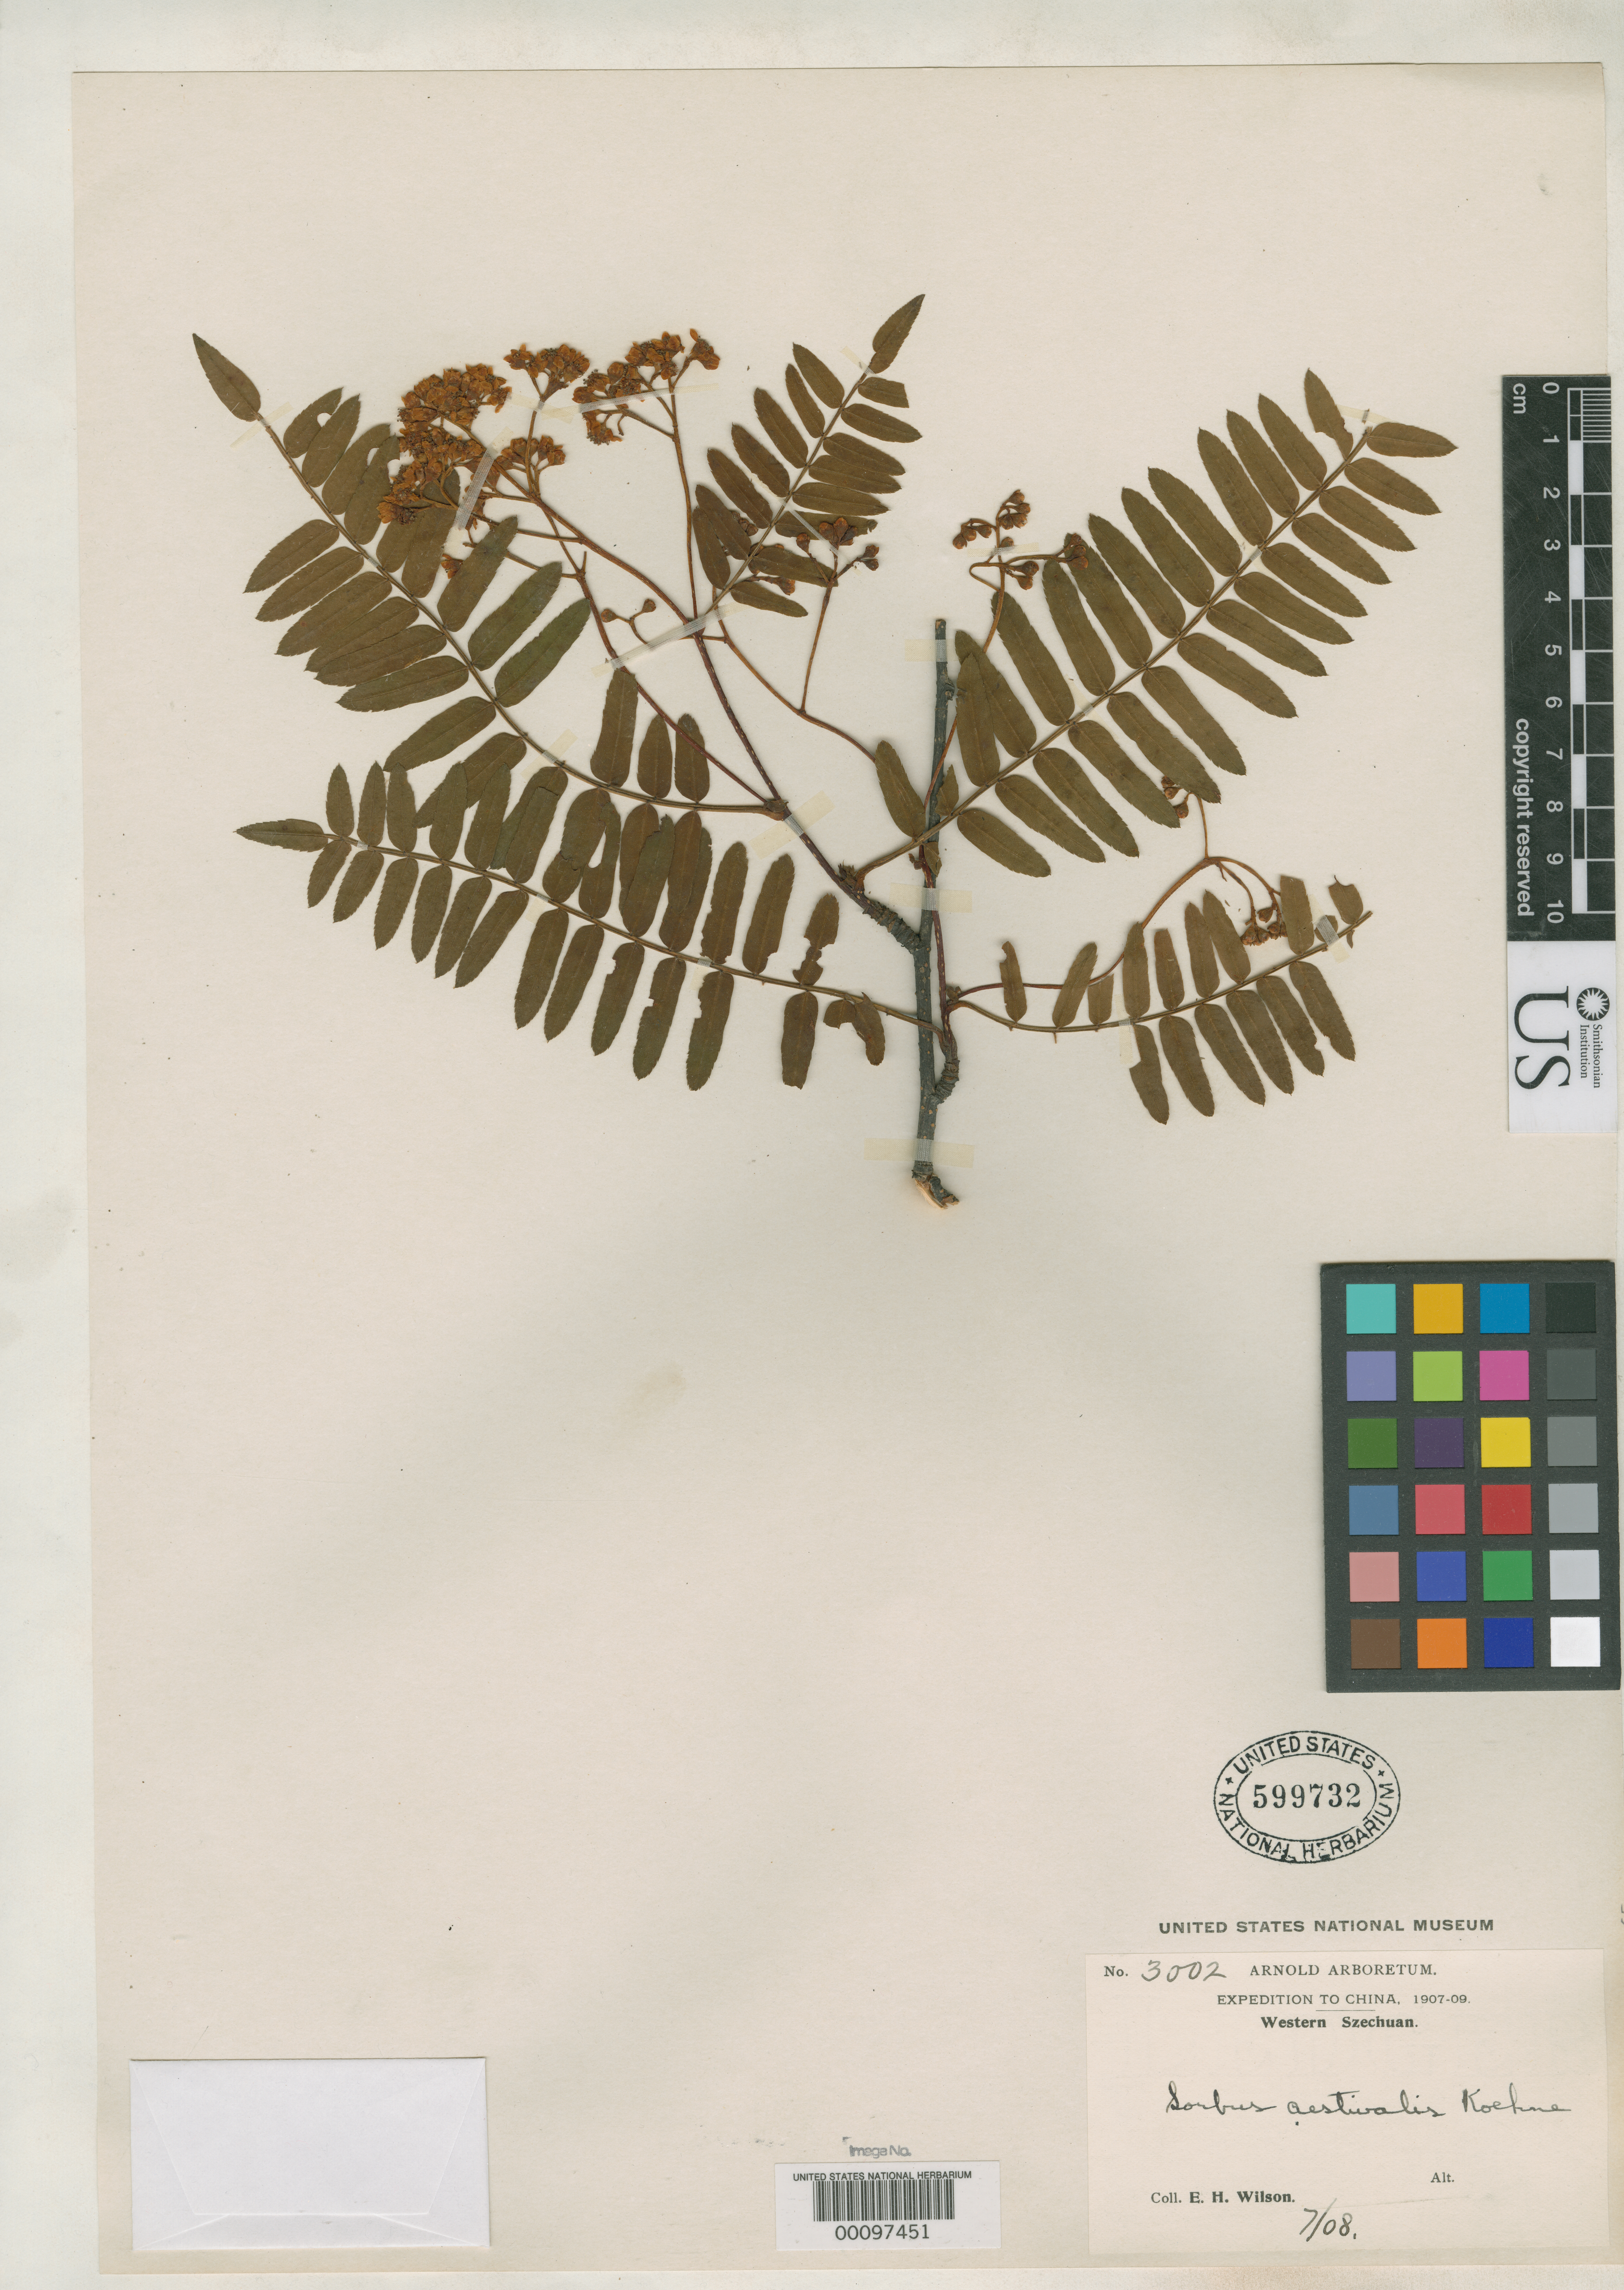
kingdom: Plantae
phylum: Tracheophyta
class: Magnoliopsida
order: Rosales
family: Rosaceae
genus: Sorbus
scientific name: Sorbus aestivalis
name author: Koehne in Sarg.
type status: Isotype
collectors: E. H. Wilson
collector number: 3002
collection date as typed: Jul 1908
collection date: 1908-07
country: China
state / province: Sichuan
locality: Wa-shan.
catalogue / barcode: US 599732